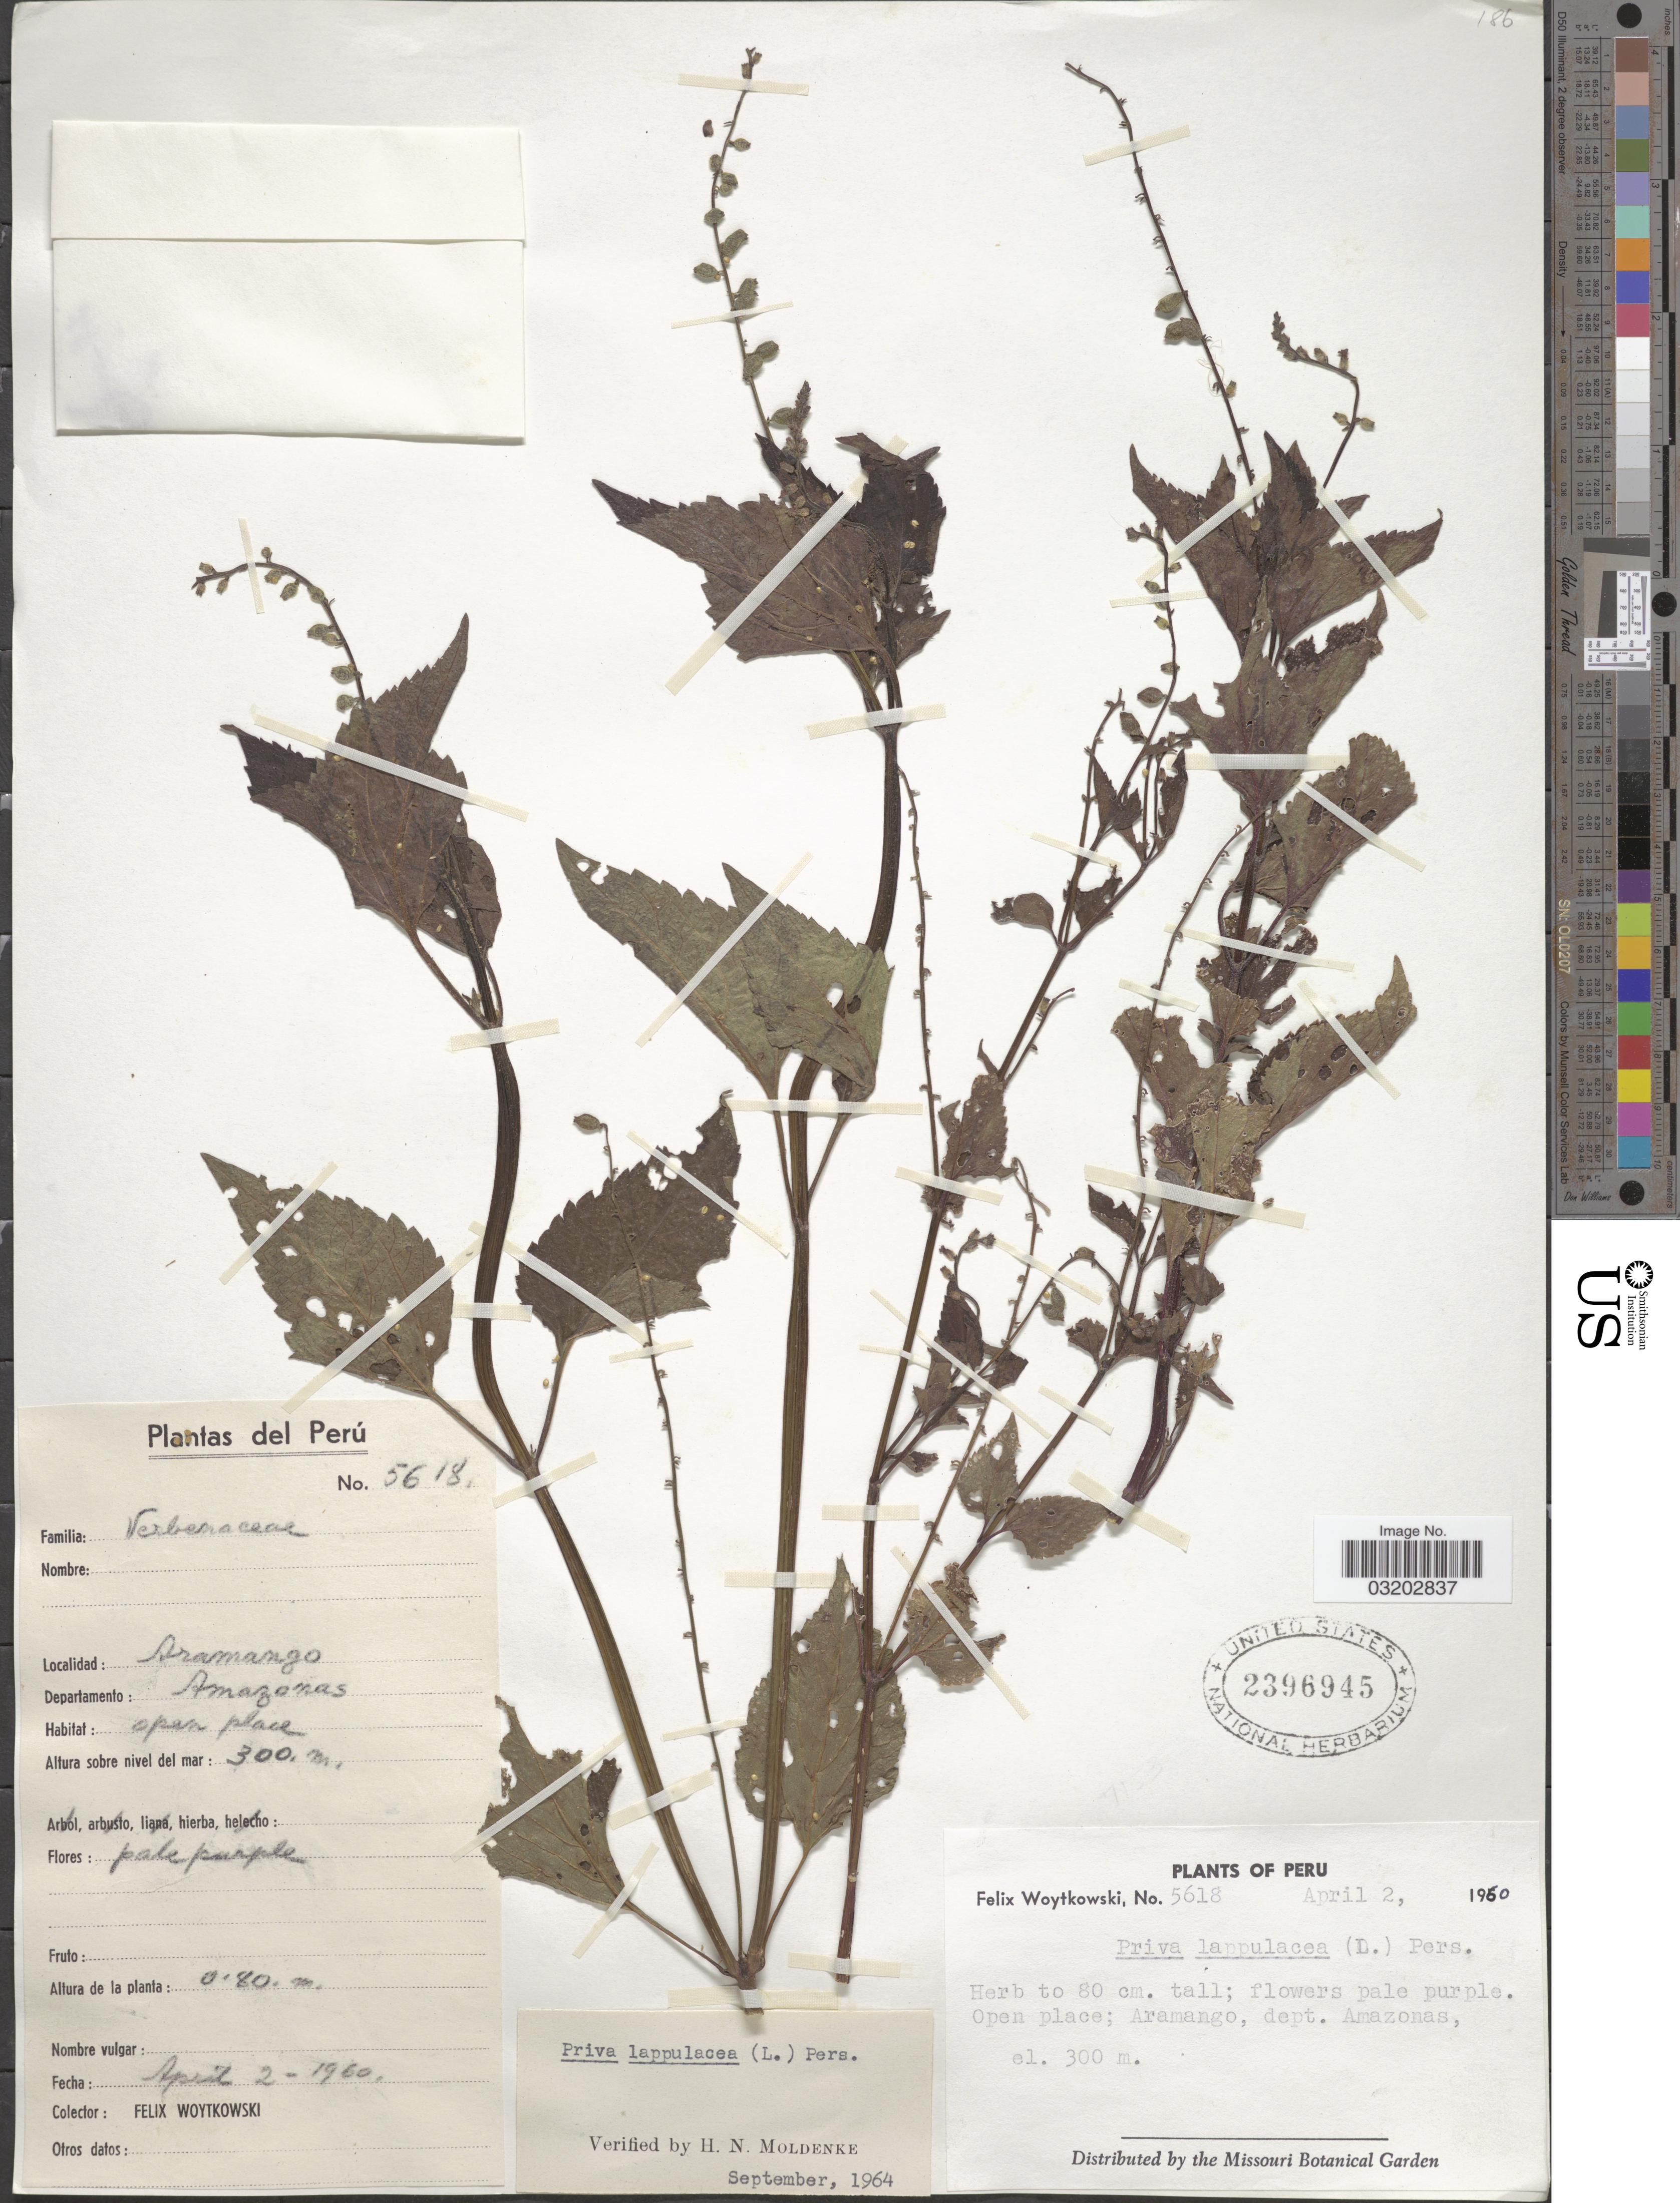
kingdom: Plantae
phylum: Tracheophyta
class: Magnoliopsida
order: Lamiales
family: Verbenaceae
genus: Priva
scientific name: Priva lappulacea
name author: (L.) Pers.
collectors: F. Woytkowski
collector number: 5618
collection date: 1960-04-02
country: Peru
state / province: Amazonas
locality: Aramango. Departamento: Amazonas.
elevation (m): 300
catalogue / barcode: US 2396945